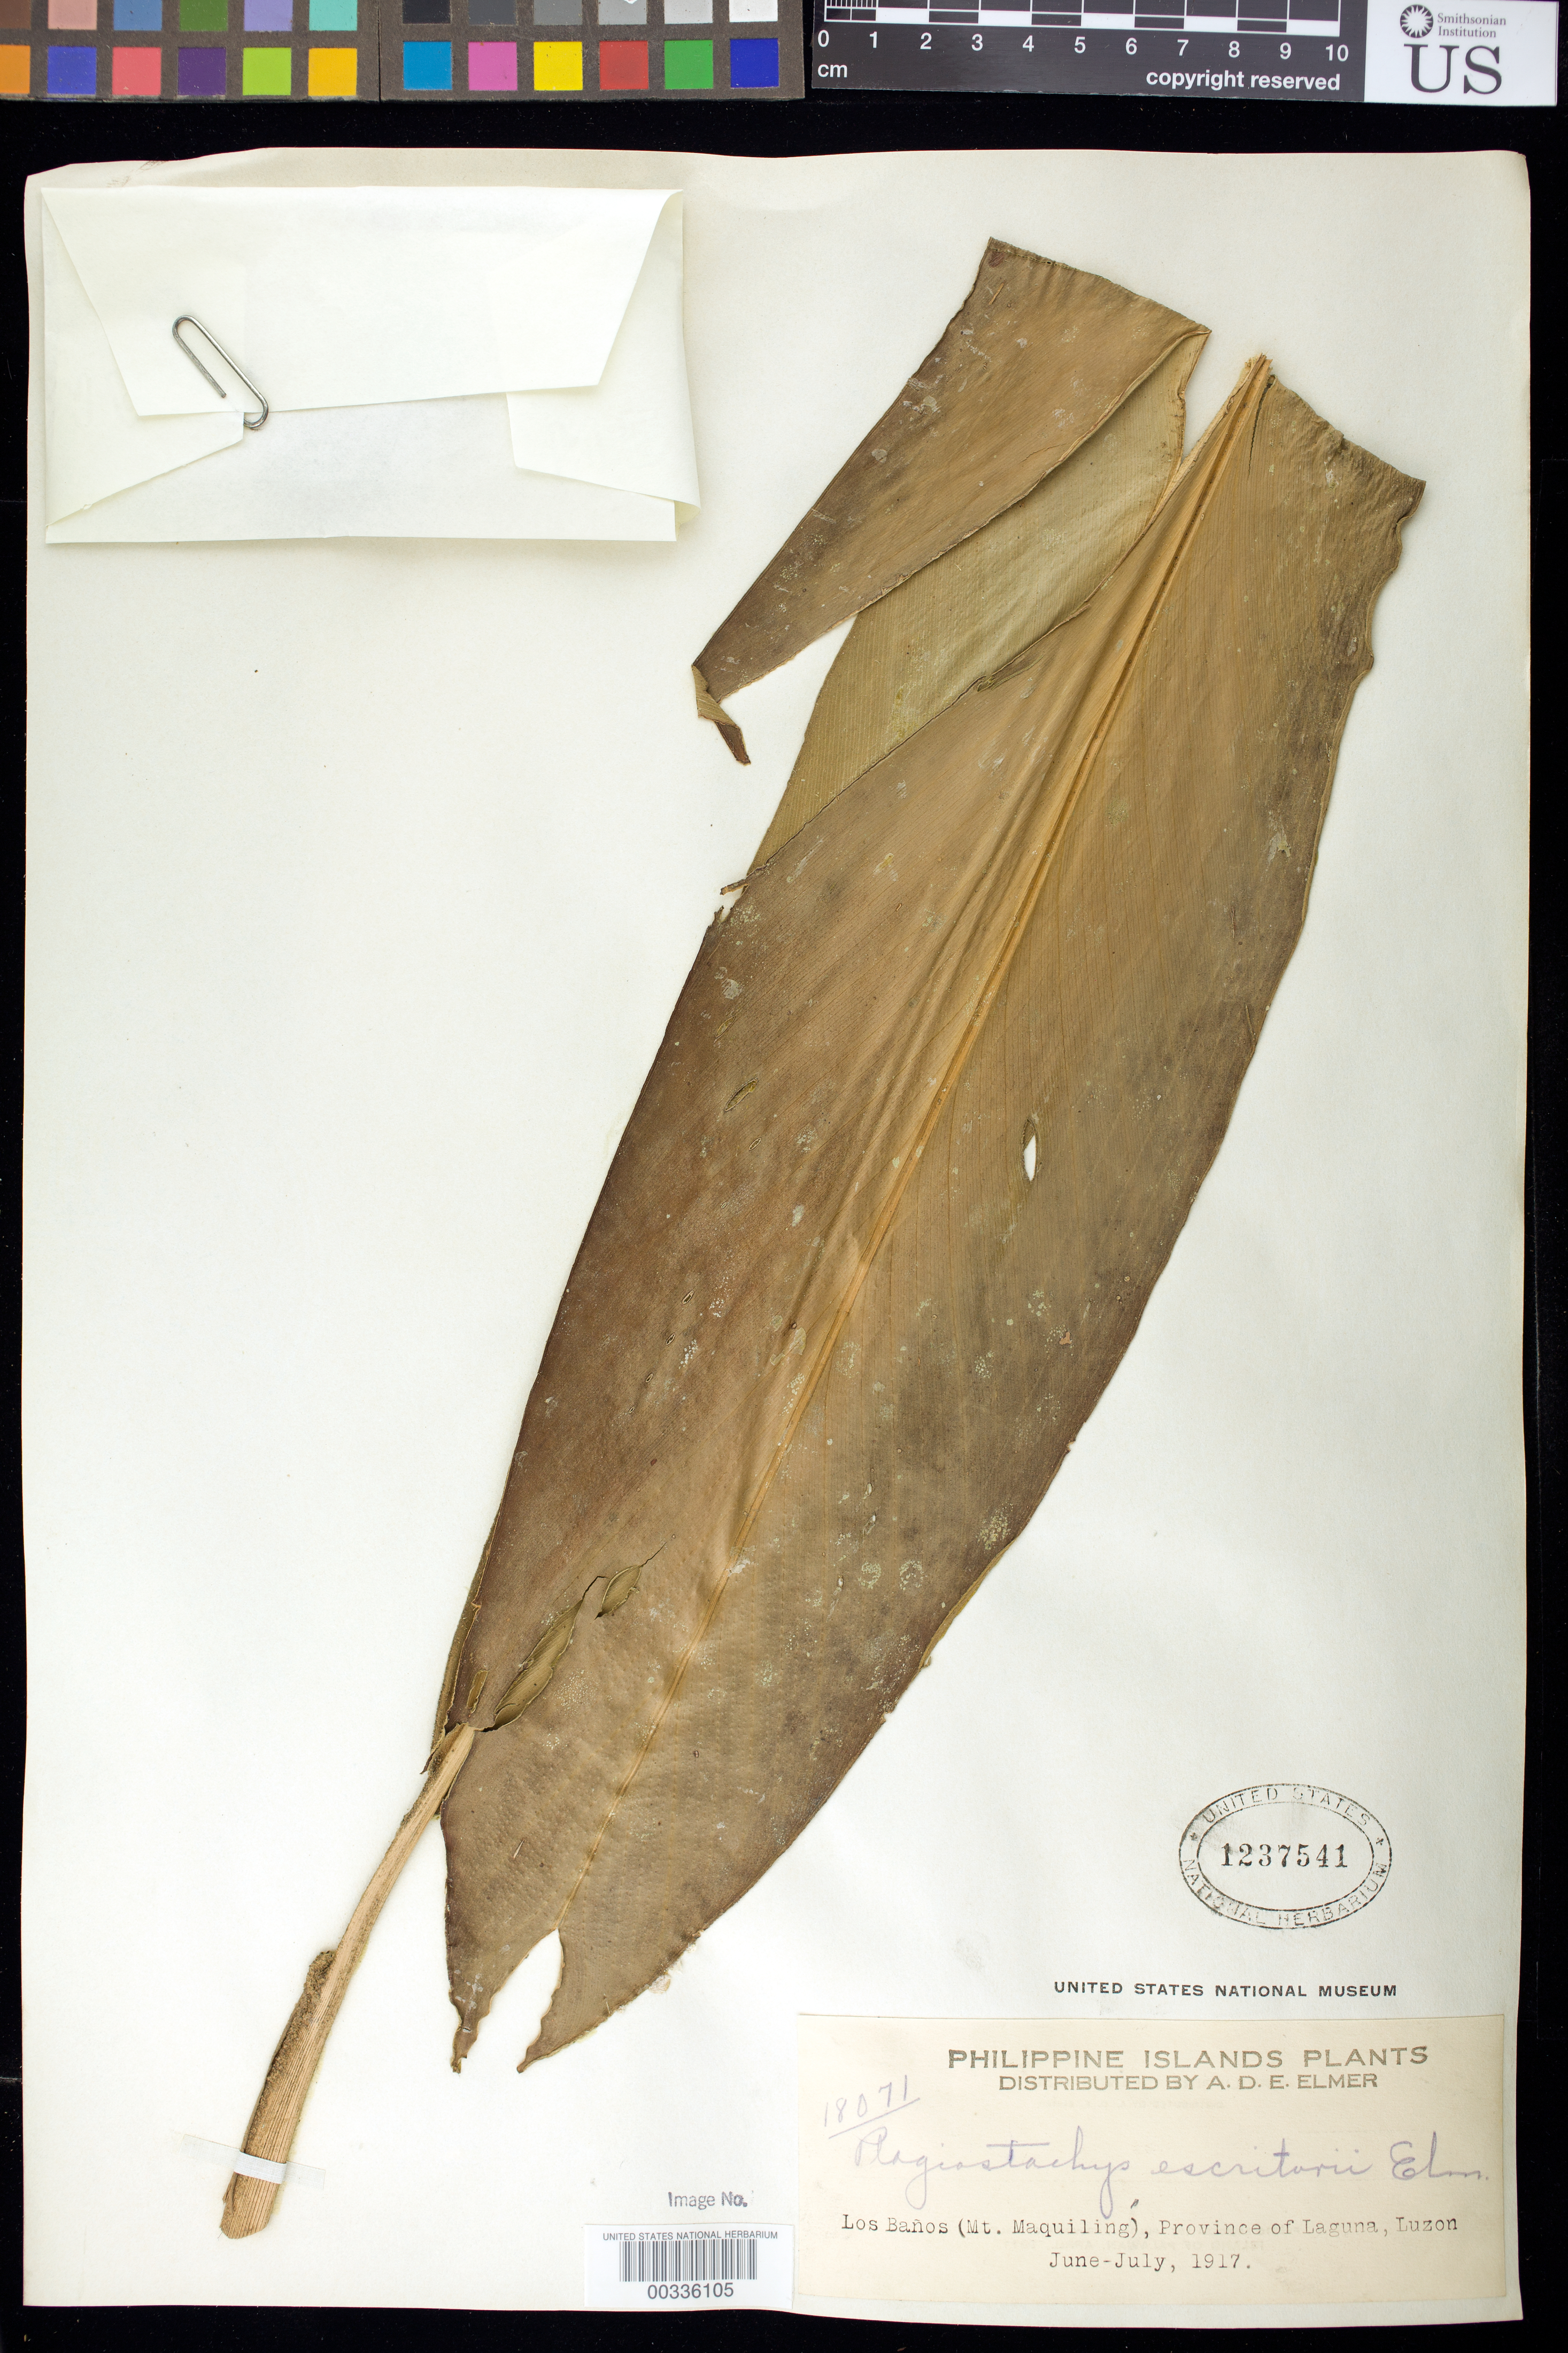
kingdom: Plantae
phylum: Tracheophyta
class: Liliopsida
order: Zingiberales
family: Zingiberaceae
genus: Plagiostachys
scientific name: Plagiostachys escritorii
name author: Elmer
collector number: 18071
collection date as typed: Jun 1917 to -- Jul 1917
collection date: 1917-06/1917-07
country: Philippines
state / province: Calabarzon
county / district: Laguna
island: Luzon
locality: Los banos (mt maquiling)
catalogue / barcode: US 1237541